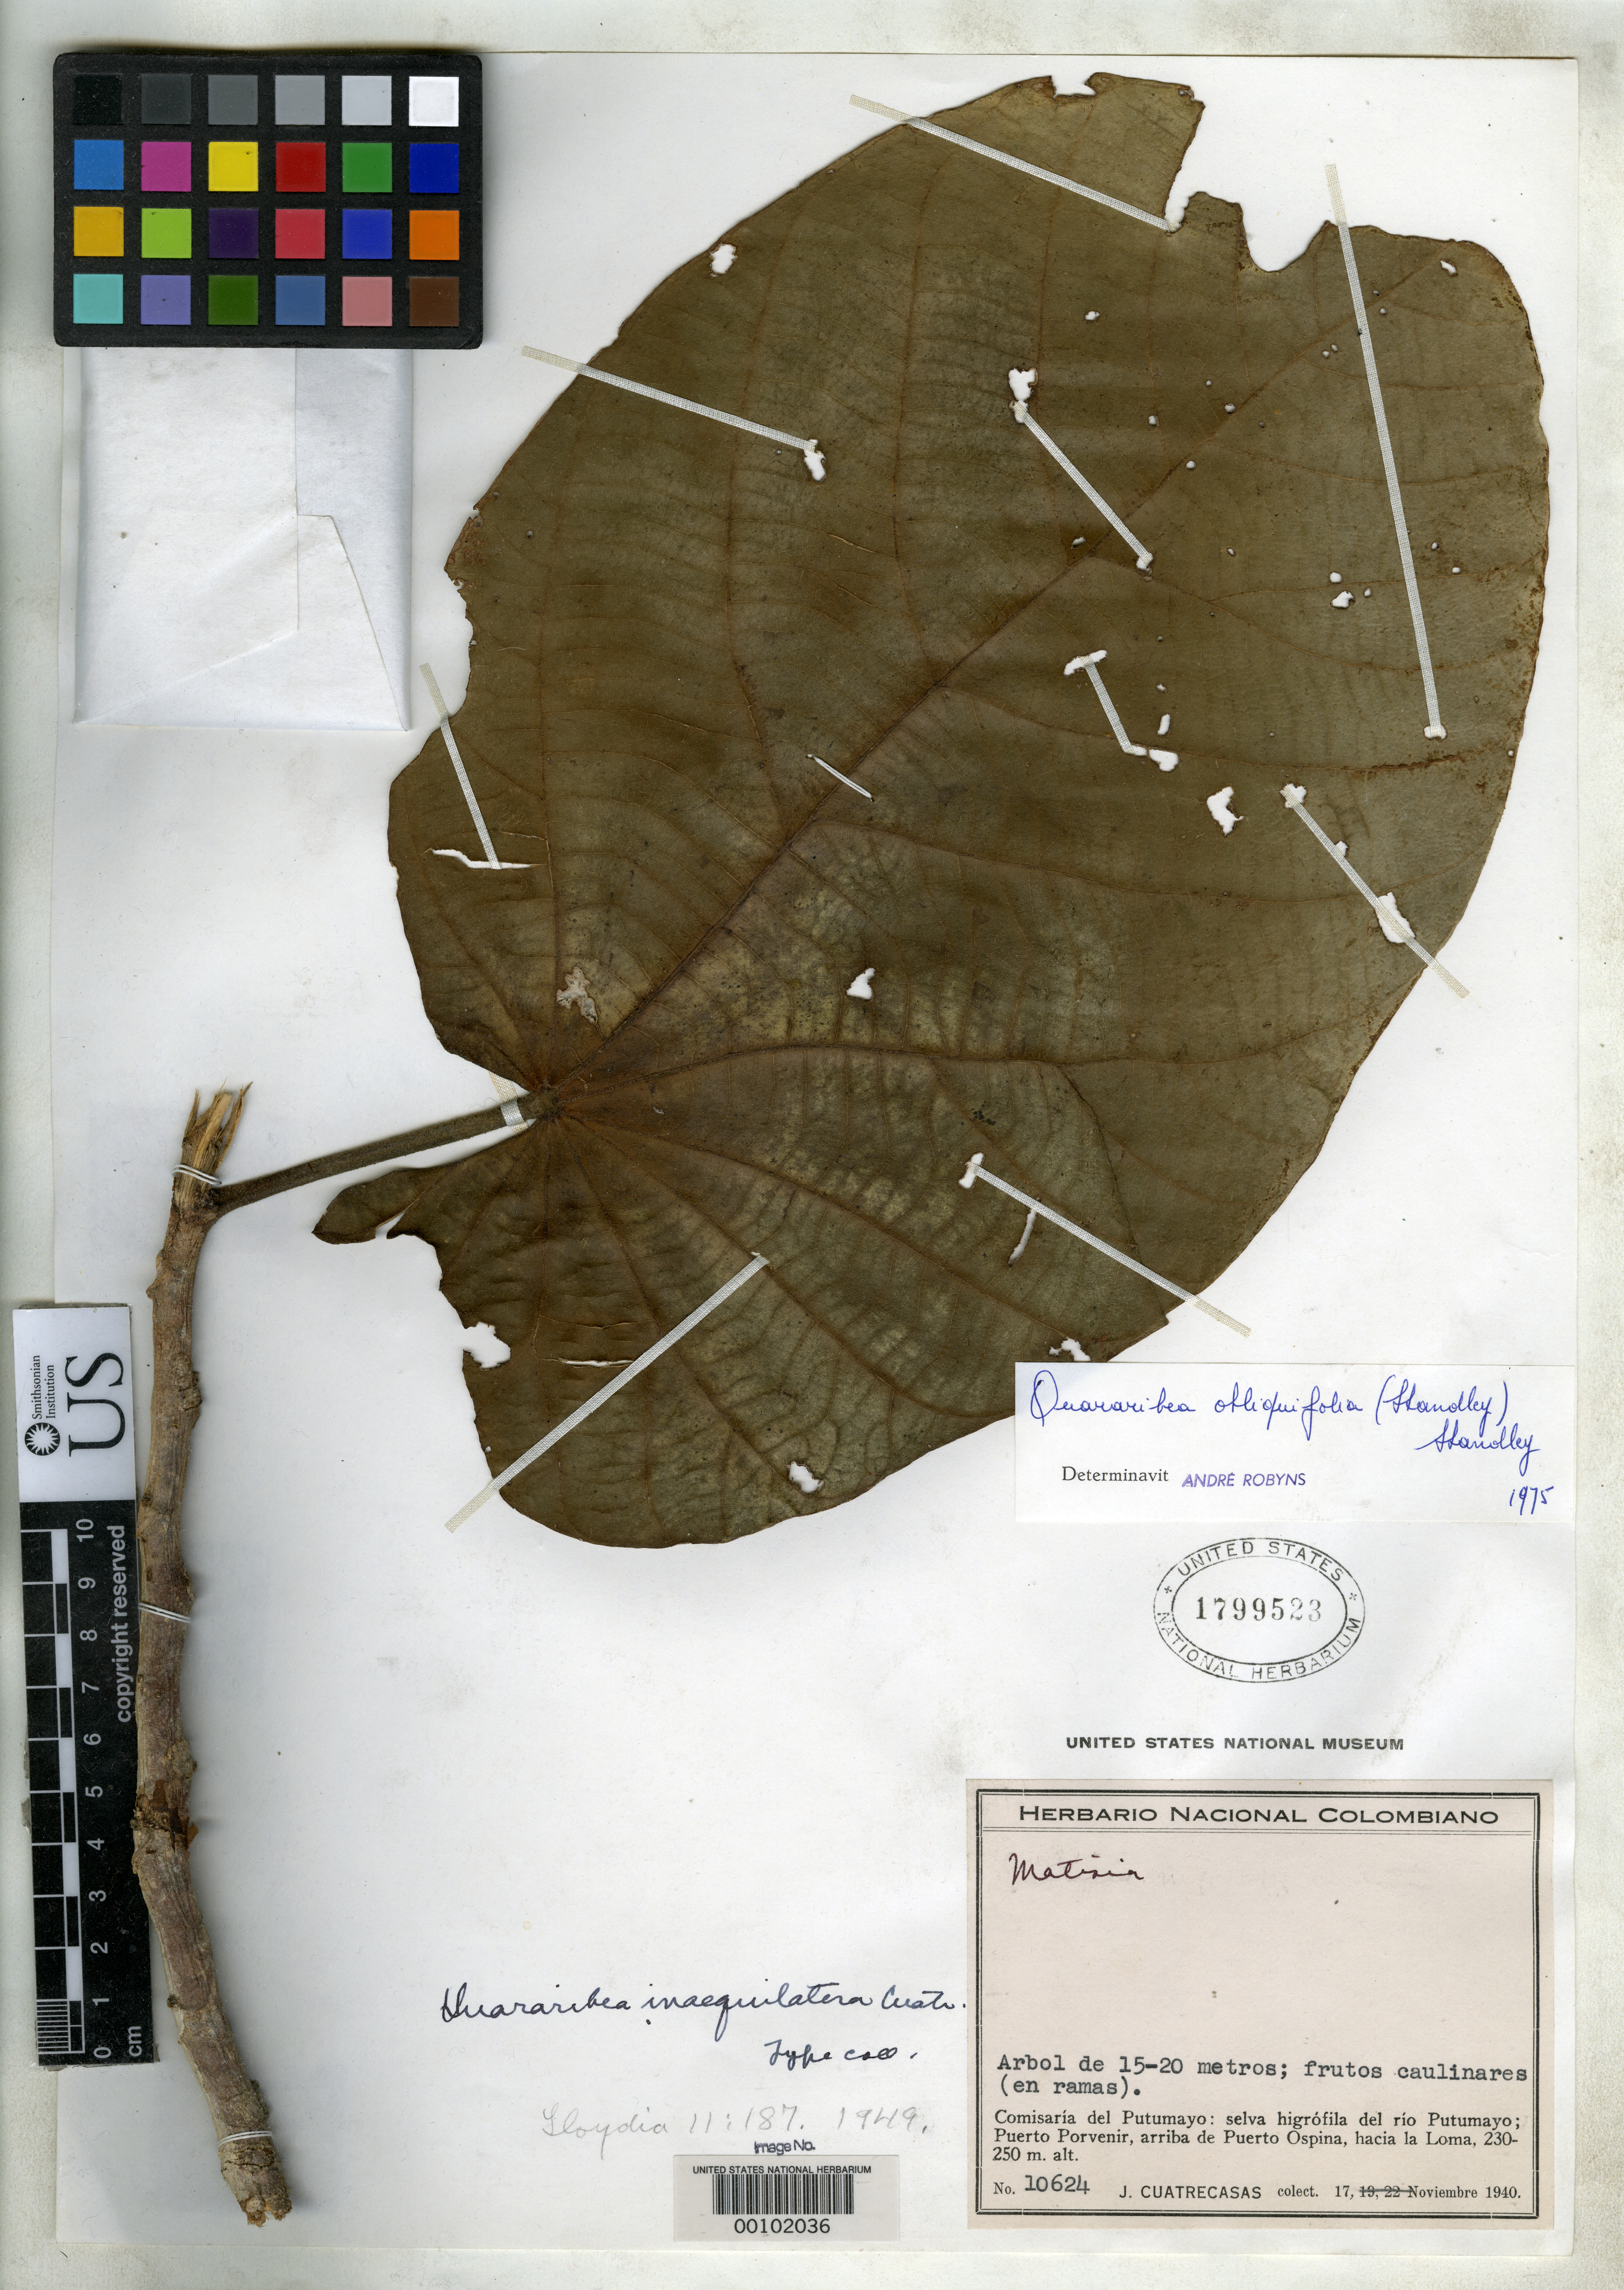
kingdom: Plantae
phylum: Tracheophyta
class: Magnoliopsida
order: Malvales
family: Malvaceae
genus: Quararibea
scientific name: Quararibea inaequilatera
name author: Cuatrec.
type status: Type Collection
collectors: J. Cuatrecasas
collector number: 10624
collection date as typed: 17 Nov 1940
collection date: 1940-11-17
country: Colombia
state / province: Putumayo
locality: Rio Putumayo, Puerto Porvenir, above Puerto Ospina.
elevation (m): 230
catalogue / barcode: US 1799523